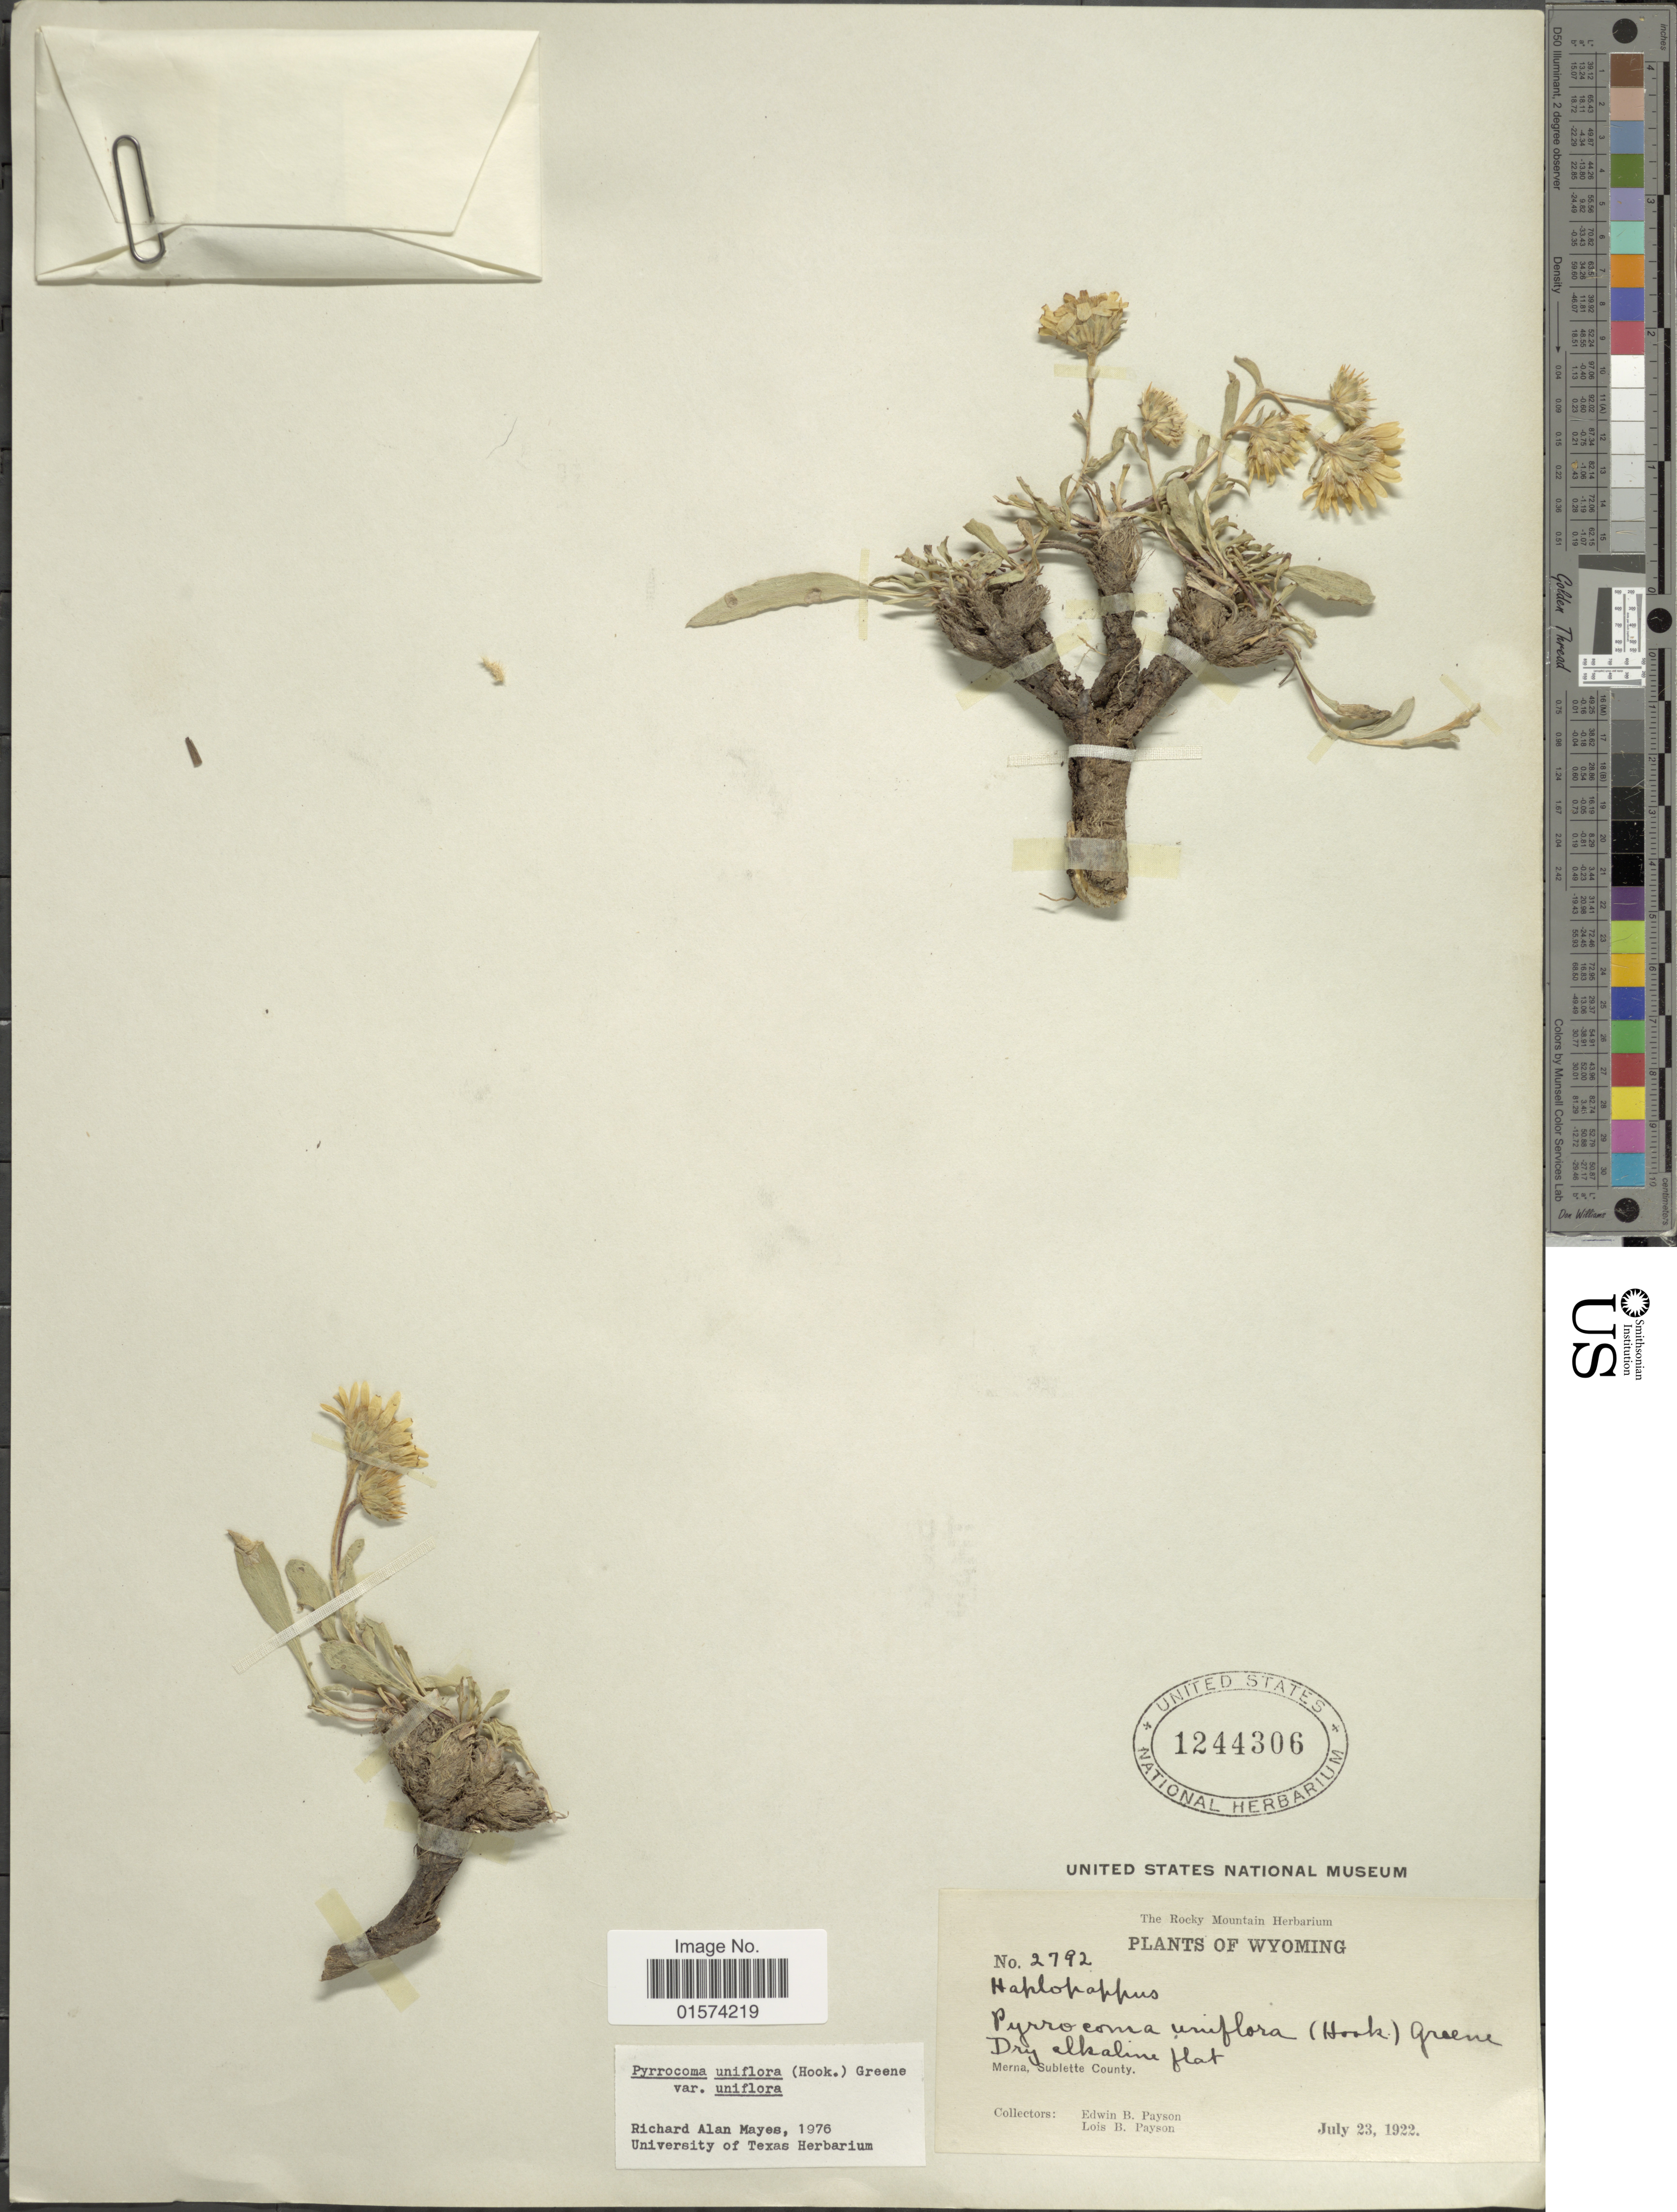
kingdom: Plantae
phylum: Tracheophyta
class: Magnoliopsida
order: Asterales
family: Asteraceae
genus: Pyrrocoma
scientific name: Pyrrocoma uniflora var. uniflora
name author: (Hook.) Greene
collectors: E. B. Payson & L. Payson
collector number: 2792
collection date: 1922-07-23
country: United States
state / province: Wyoming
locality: Dry alkaline flat, Merna, Sublette County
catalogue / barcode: US 1244306